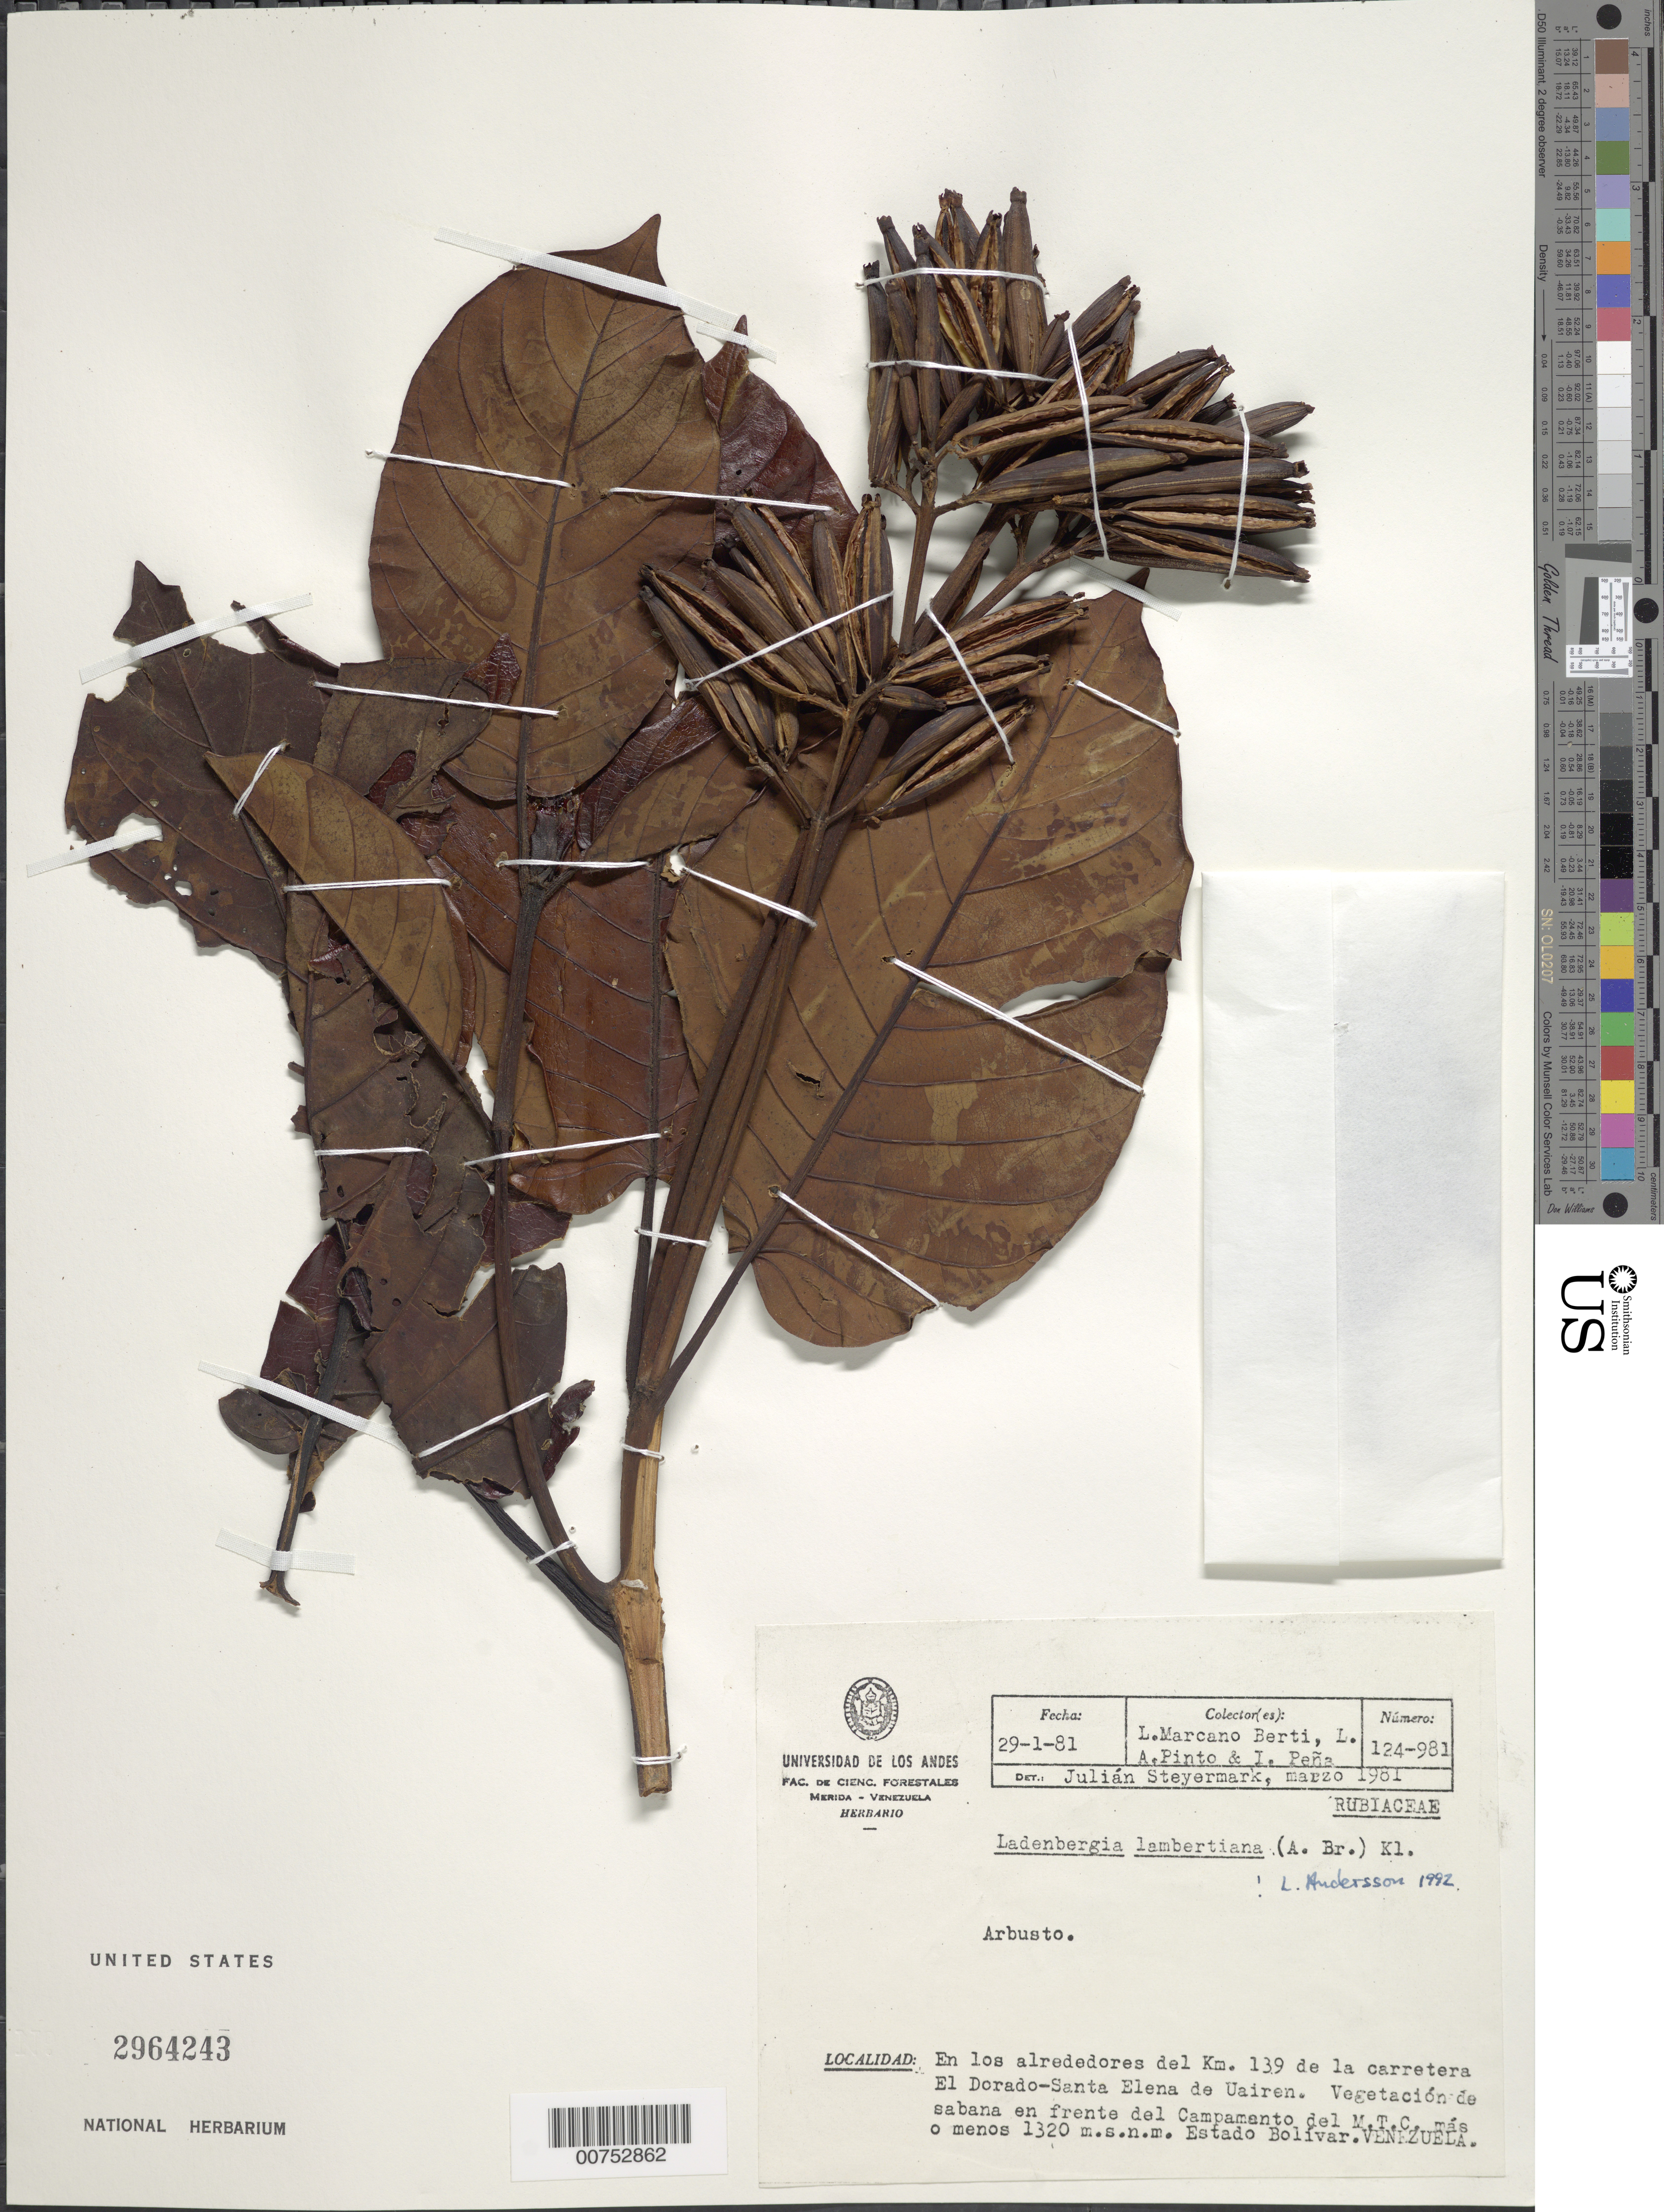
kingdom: Plantae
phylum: Tracheophyta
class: Magnoliopsida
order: Gentianales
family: Rubiaceae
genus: Ladenbergia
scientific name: Ladenbergia lambertiana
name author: (A. Braun ex Mart.) Klotzsch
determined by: Andersson, [Bengt] Lennart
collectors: L. Marcano-Berti, L. Pinto & I. Peña S.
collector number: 981 124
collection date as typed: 26-Jan-81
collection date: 1981-01-26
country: Venezuela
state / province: Bolívar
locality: Carretera El Dorado - Santa Elena de Uairen, alrededores del km 139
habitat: Vegetación de sabana en frente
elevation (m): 1320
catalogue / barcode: US 2964243